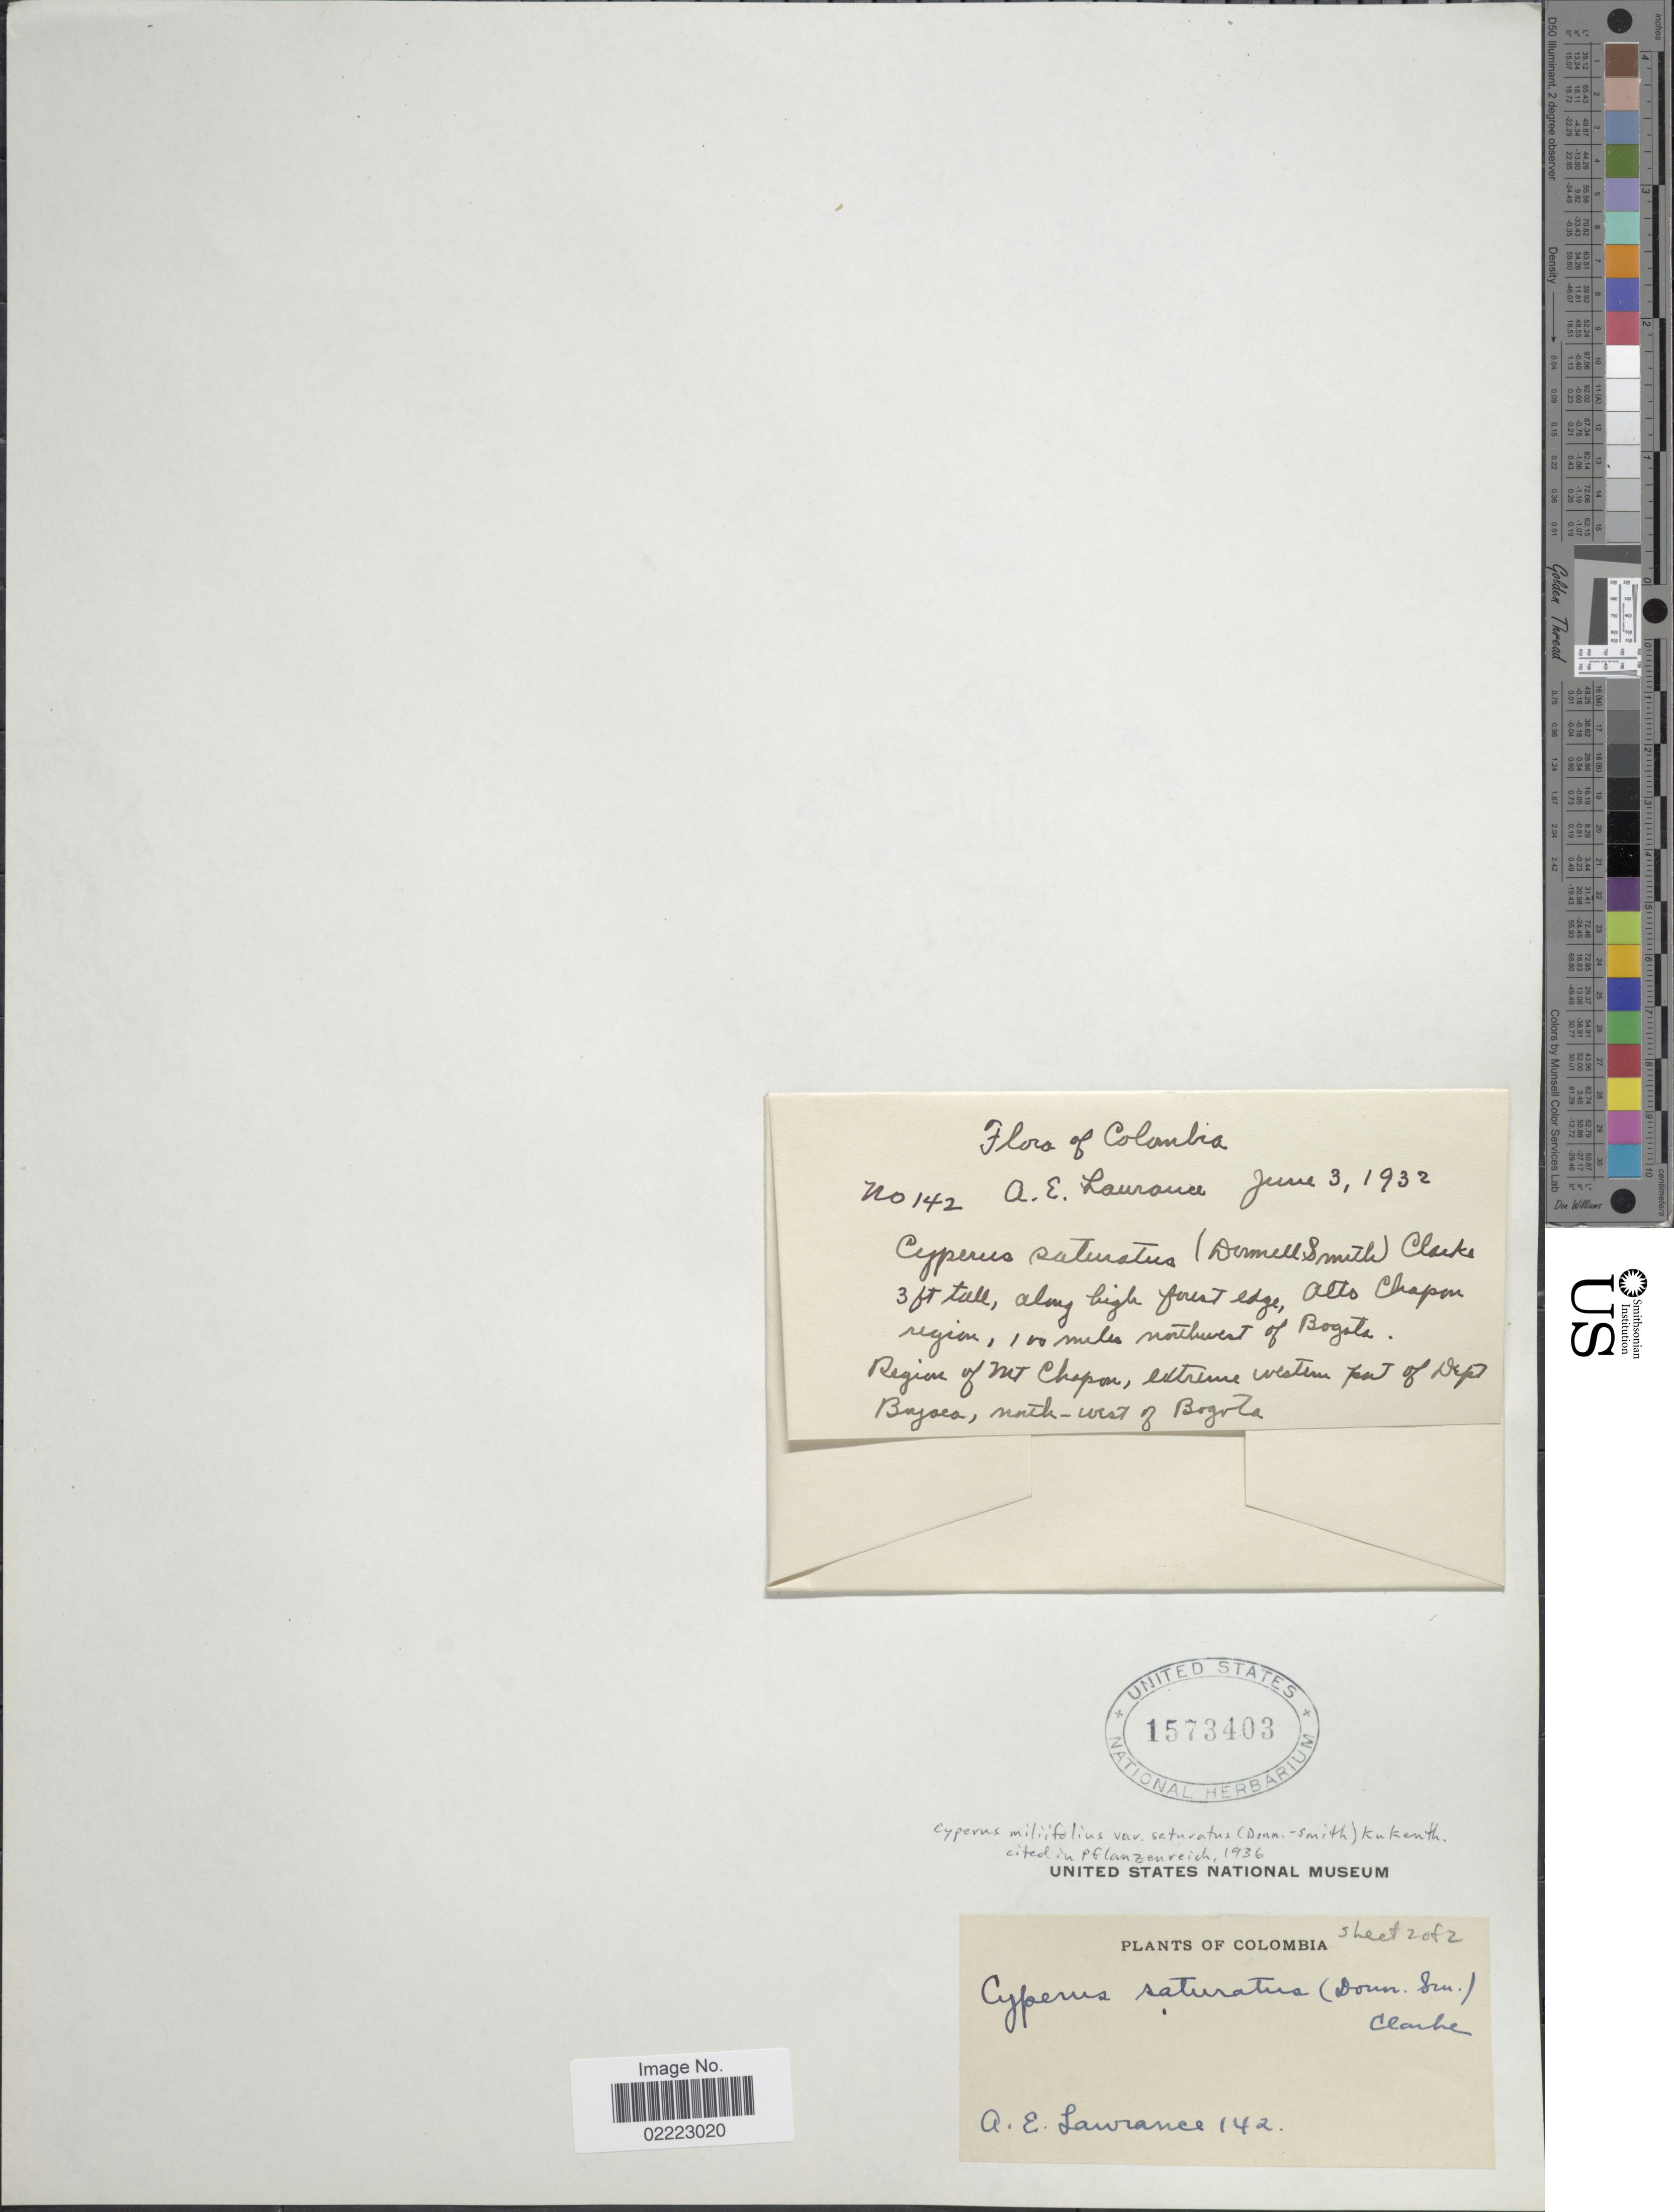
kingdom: Plantae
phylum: Tracheophyta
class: Liliopsida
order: Poales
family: Cyperaceae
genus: Cyperus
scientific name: Cyperus miliifolius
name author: Poepp. & Kunth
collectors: A. Lawrance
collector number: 142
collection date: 1932-06-03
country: Colombia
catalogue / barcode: US 1573403